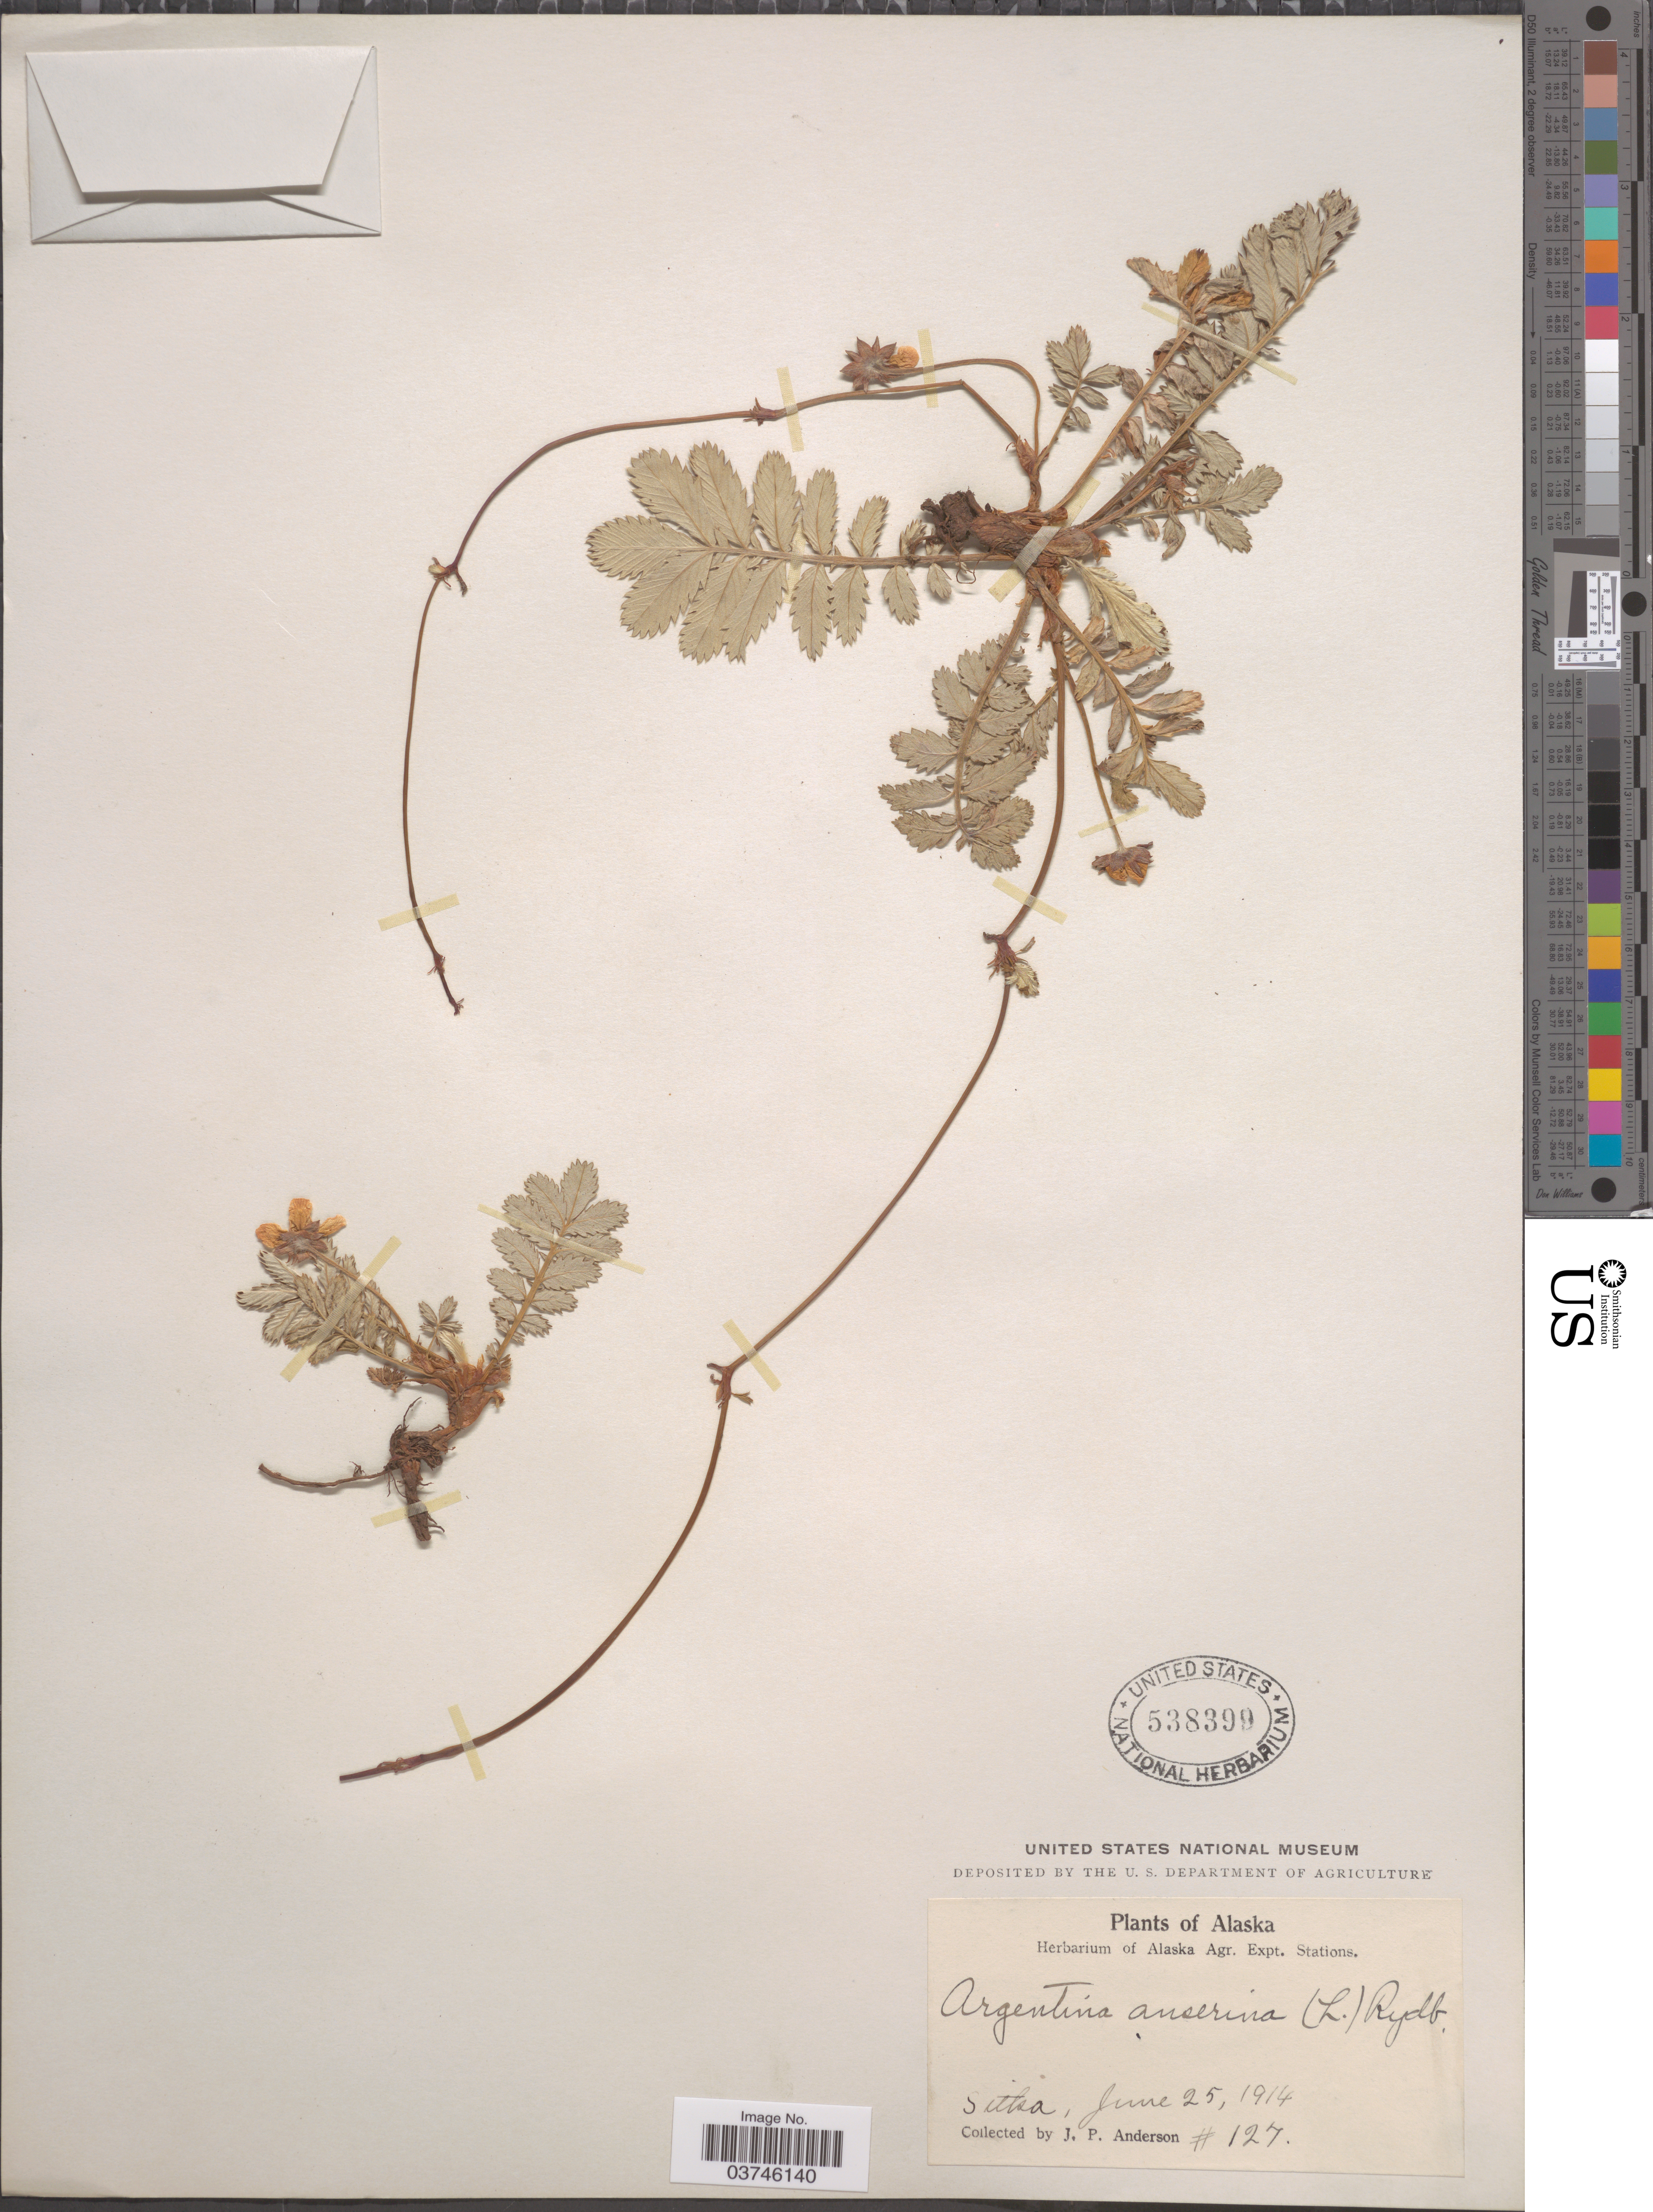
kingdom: Plantae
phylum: Tracheophyta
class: Magnoliopsida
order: Rosales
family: Rosaceae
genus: Argentina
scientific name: Argentina anserina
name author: (L.) Rydb.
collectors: J. P. Anderson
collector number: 127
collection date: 1914-06-25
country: United States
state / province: Alaska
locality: Sitka.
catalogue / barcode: US 538399